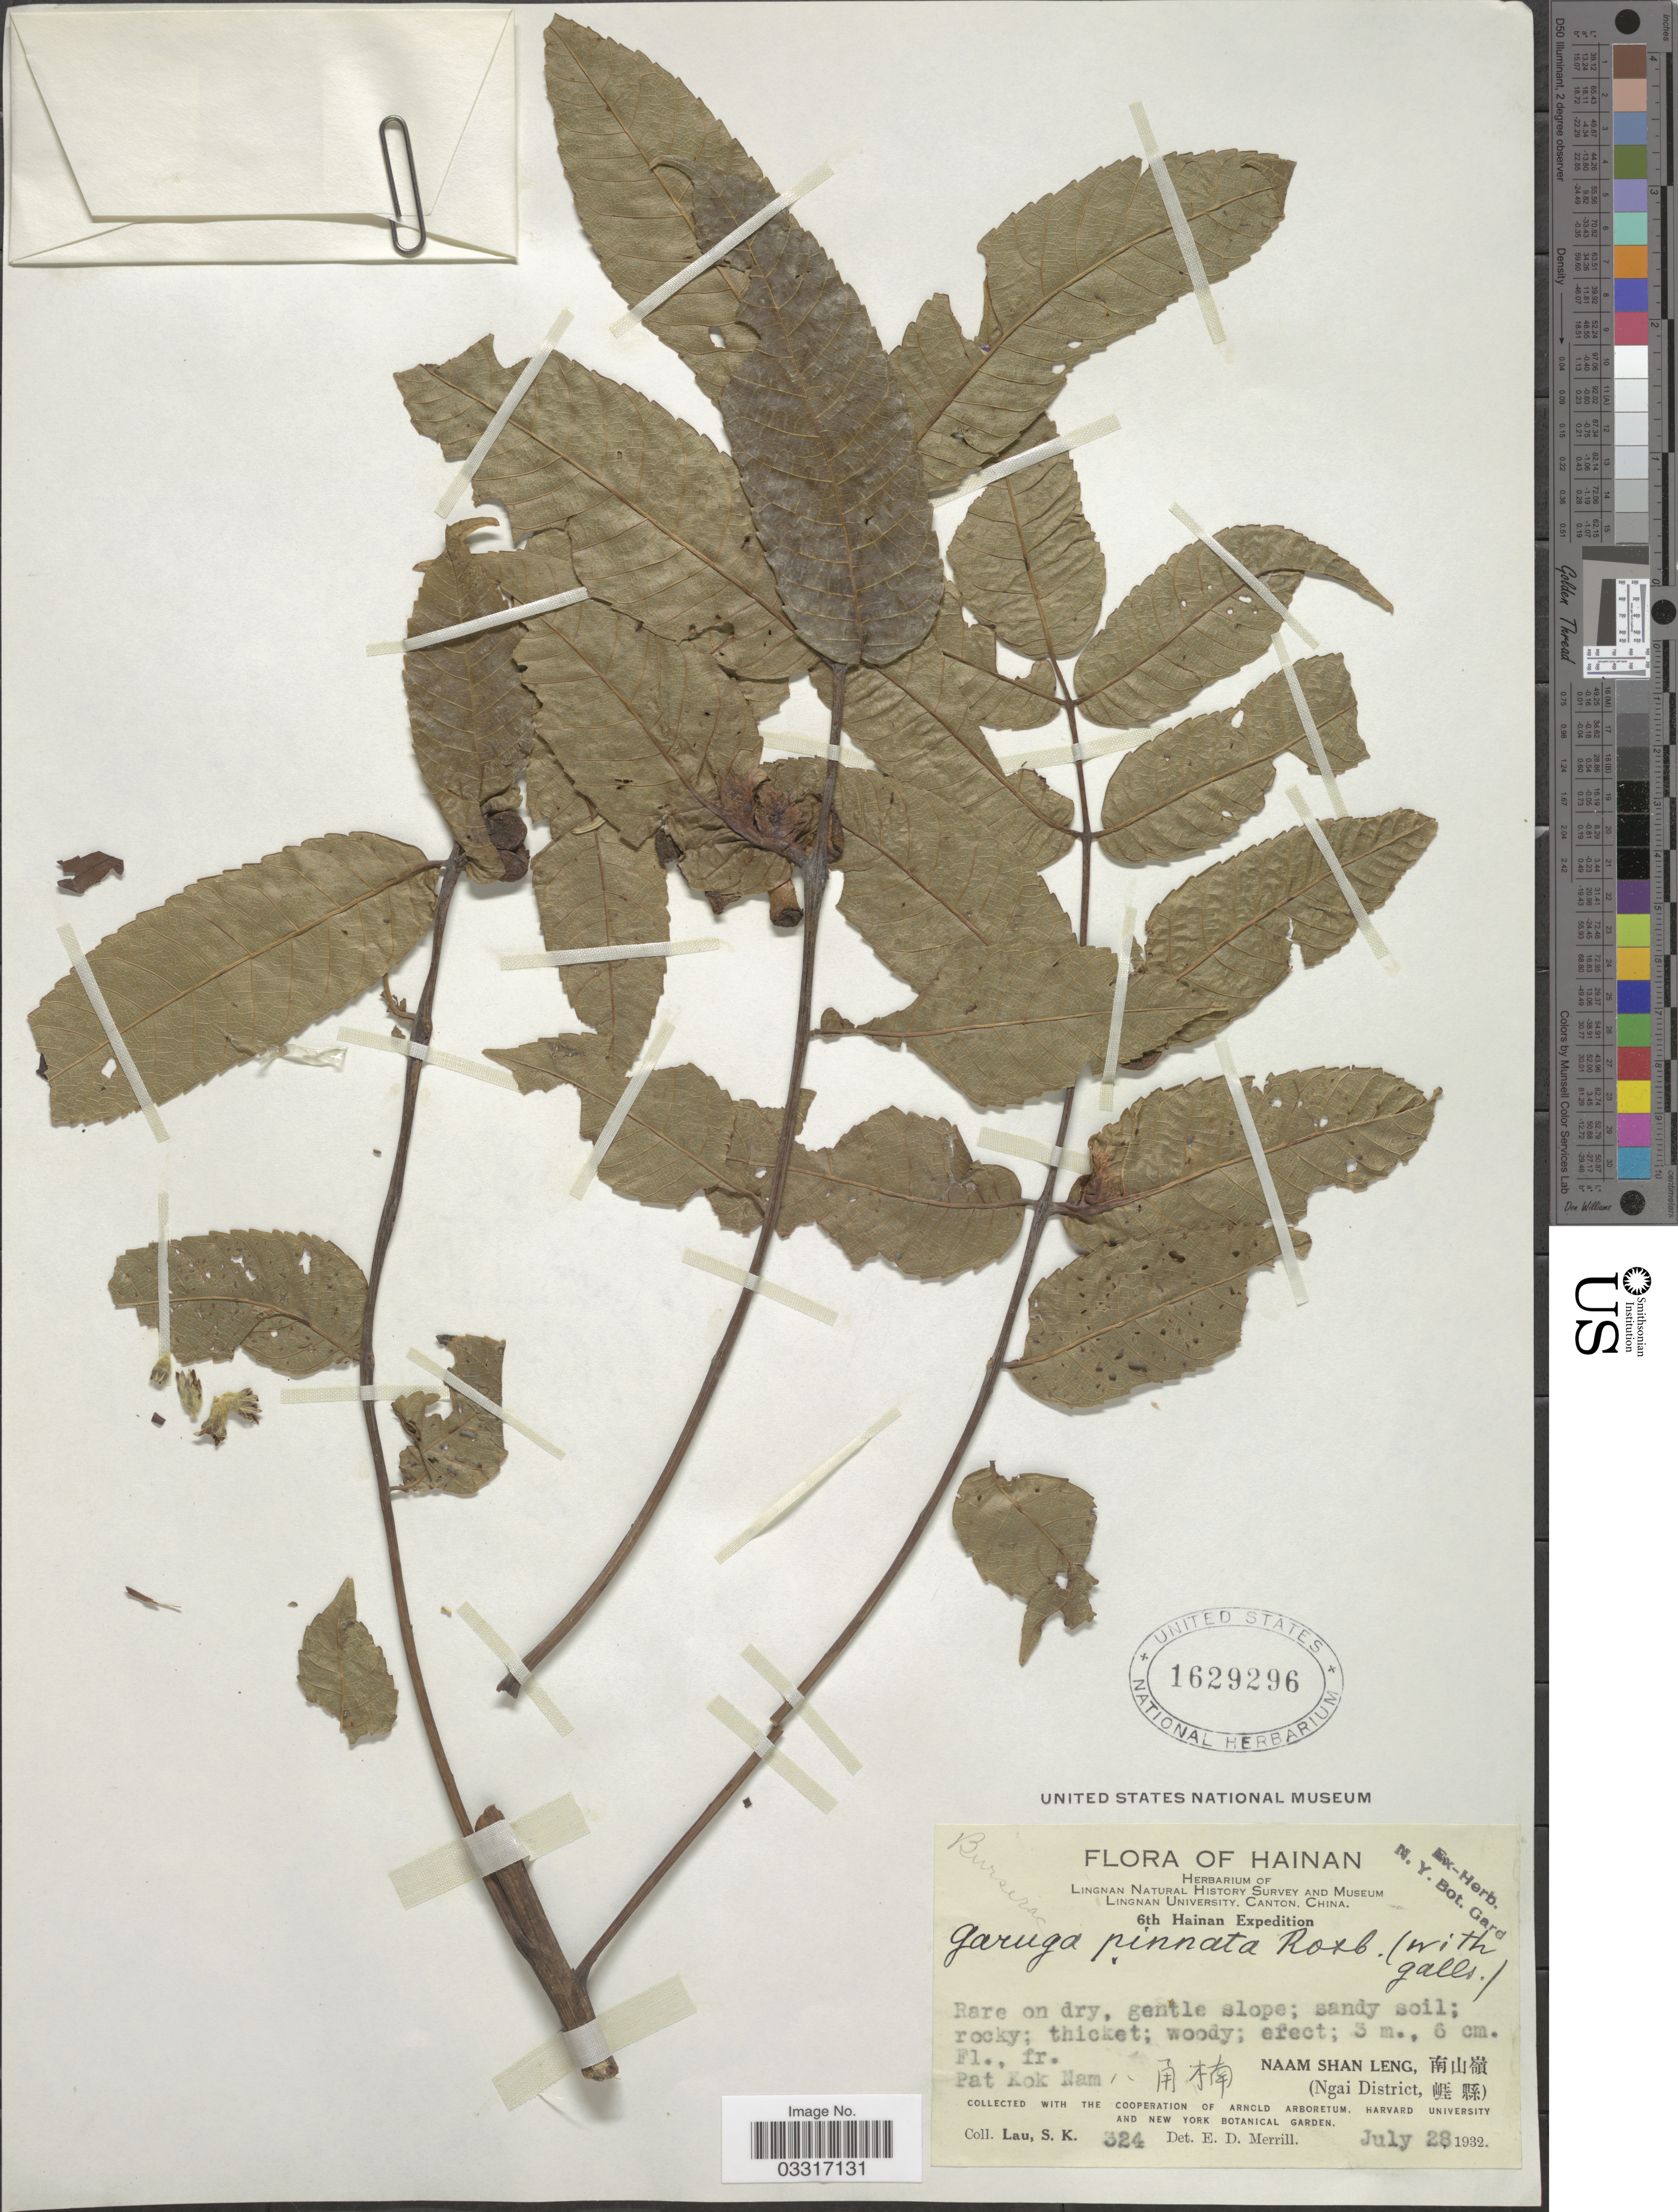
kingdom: Plantae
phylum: Tracheophyta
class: Magnoliopsida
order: Sapindales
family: Burseraceae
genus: Garuga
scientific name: Garuga pinnata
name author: Roxb.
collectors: S. K. Lau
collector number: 324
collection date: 1932-07-28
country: China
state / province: Hainan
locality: Naam Shan Leng (Ngai District.)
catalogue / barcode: US 1629296